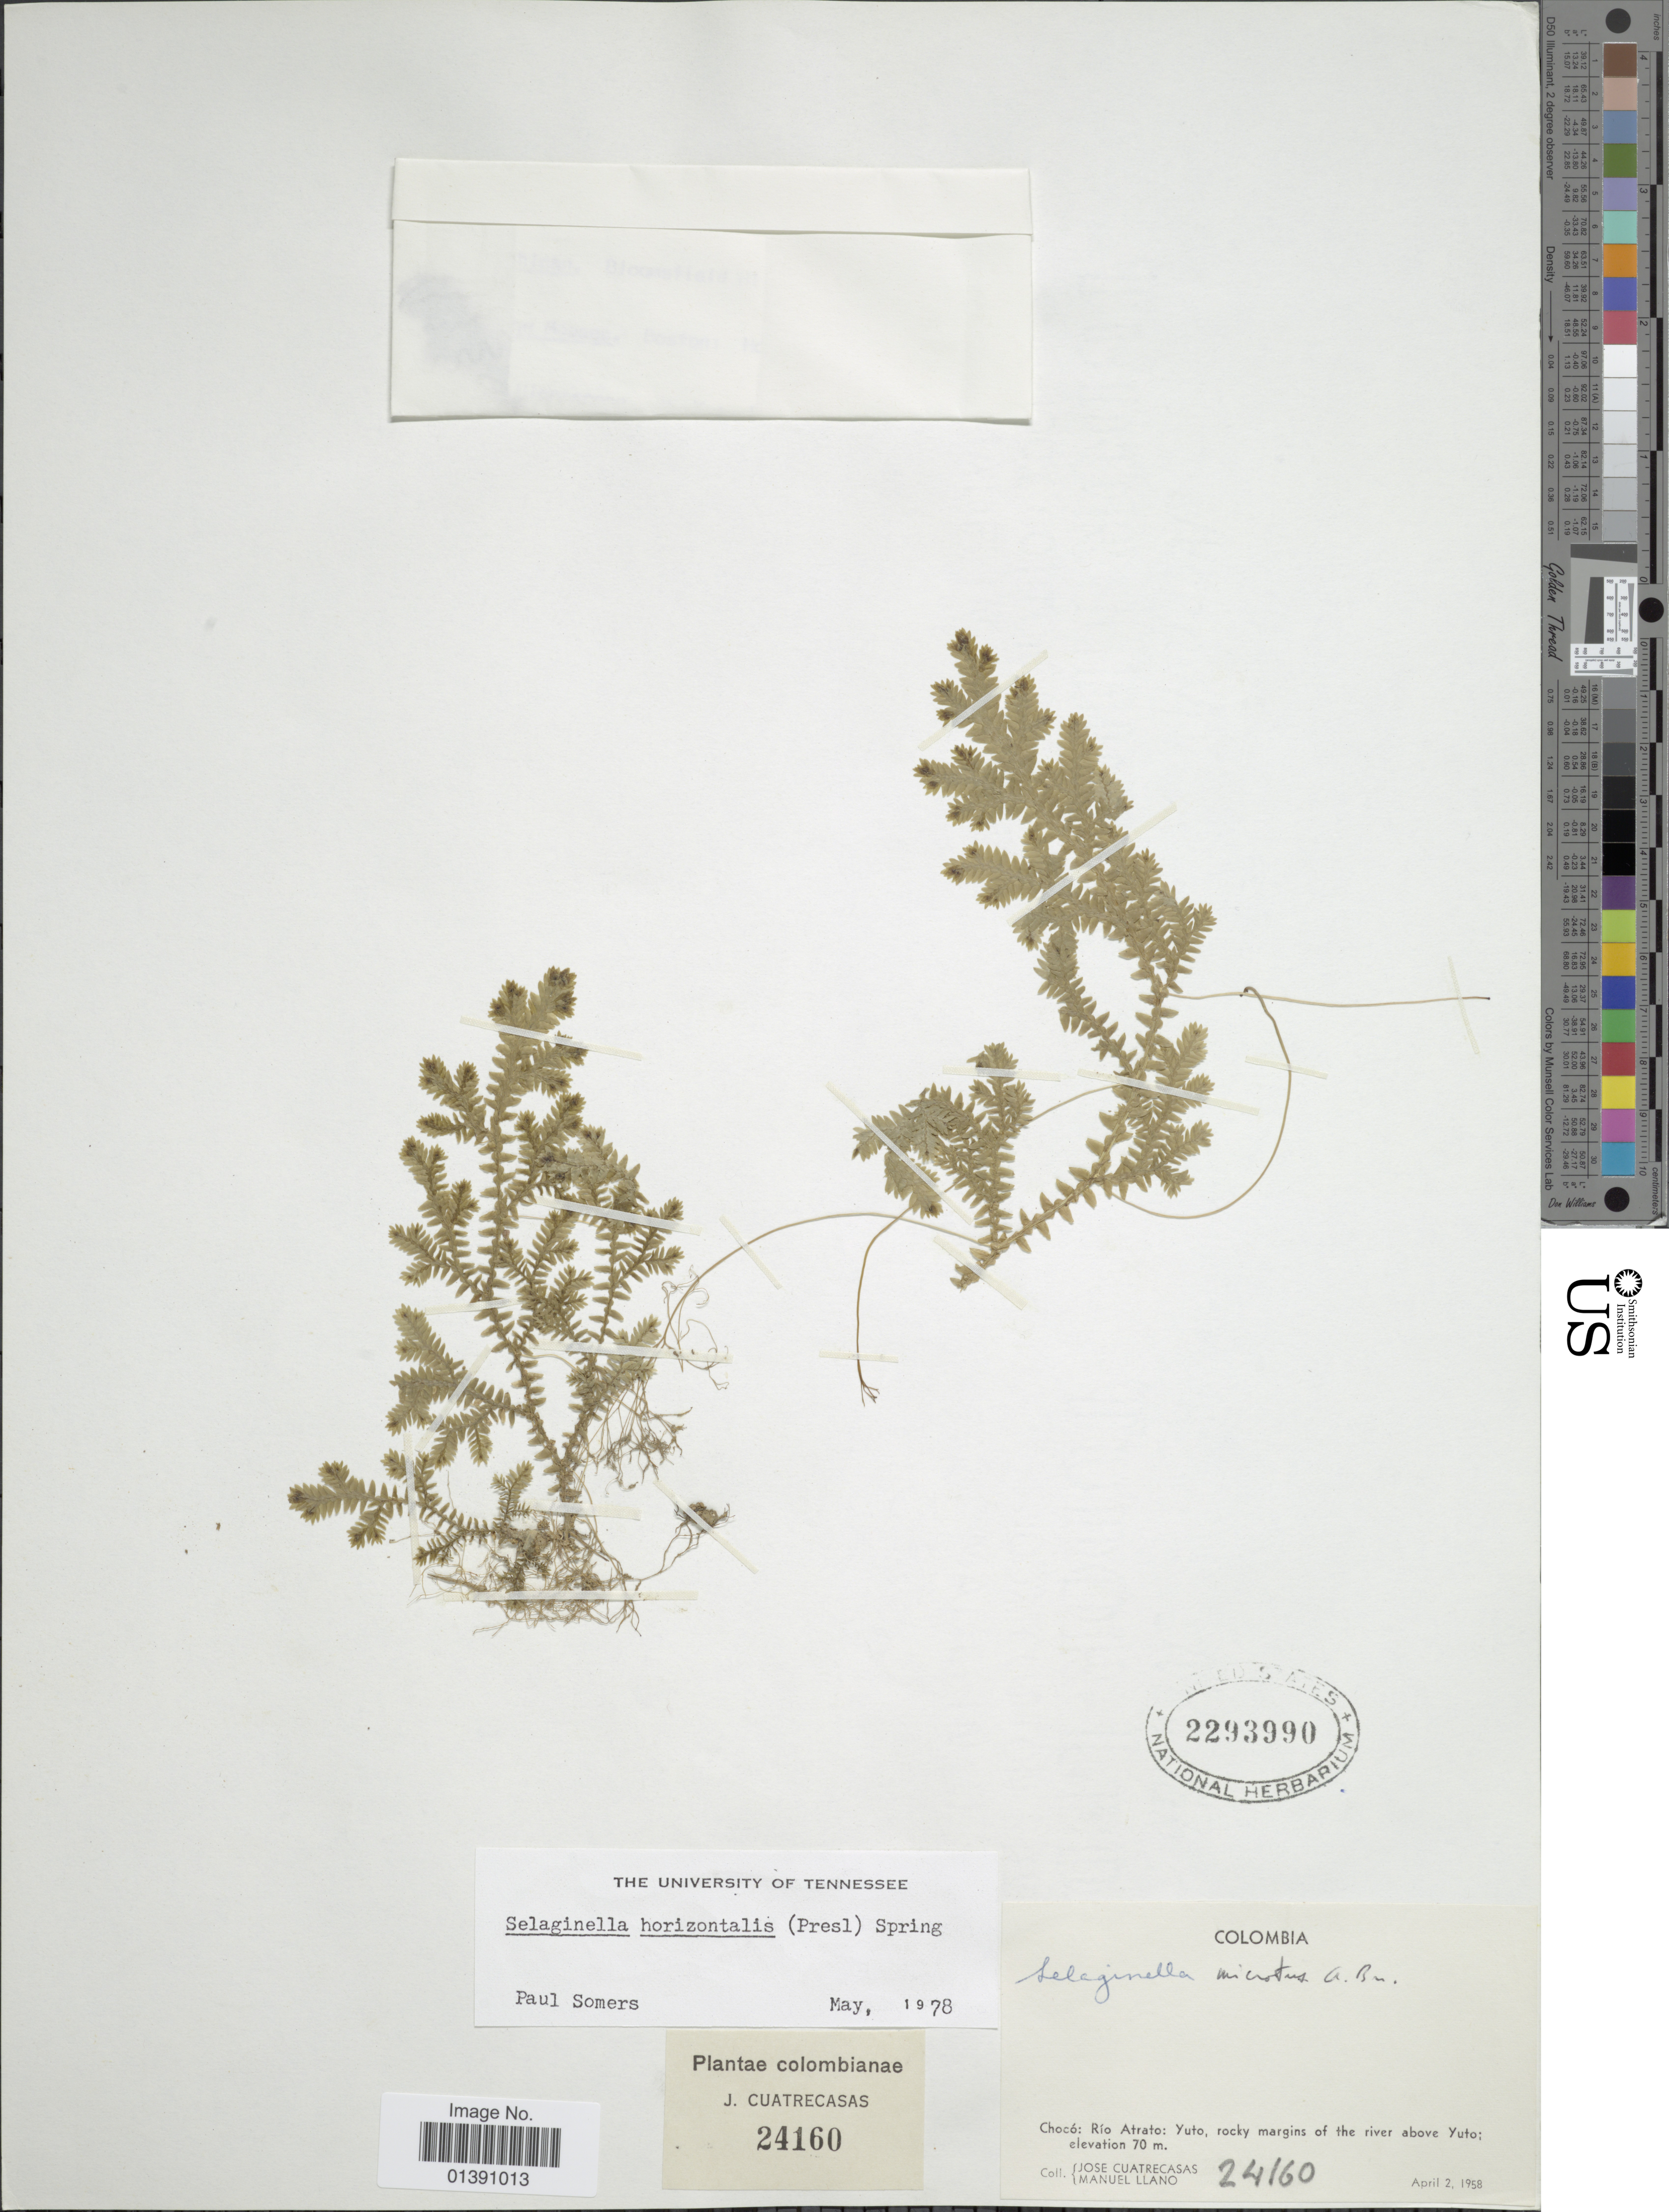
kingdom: Plantae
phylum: Tracheophyta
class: Lycopodiopsida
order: Selaginellales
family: Selaginellaceae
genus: Selaginella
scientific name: Selaginella horizontalis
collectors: J. Cuatrecasas & M. d. Llano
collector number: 24160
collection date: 1958-04-02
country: Colombia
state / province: Chocó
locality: Río Atrato: Yuto, rocky margins of the river above Yuto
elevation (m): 70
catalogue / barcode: US 2293990